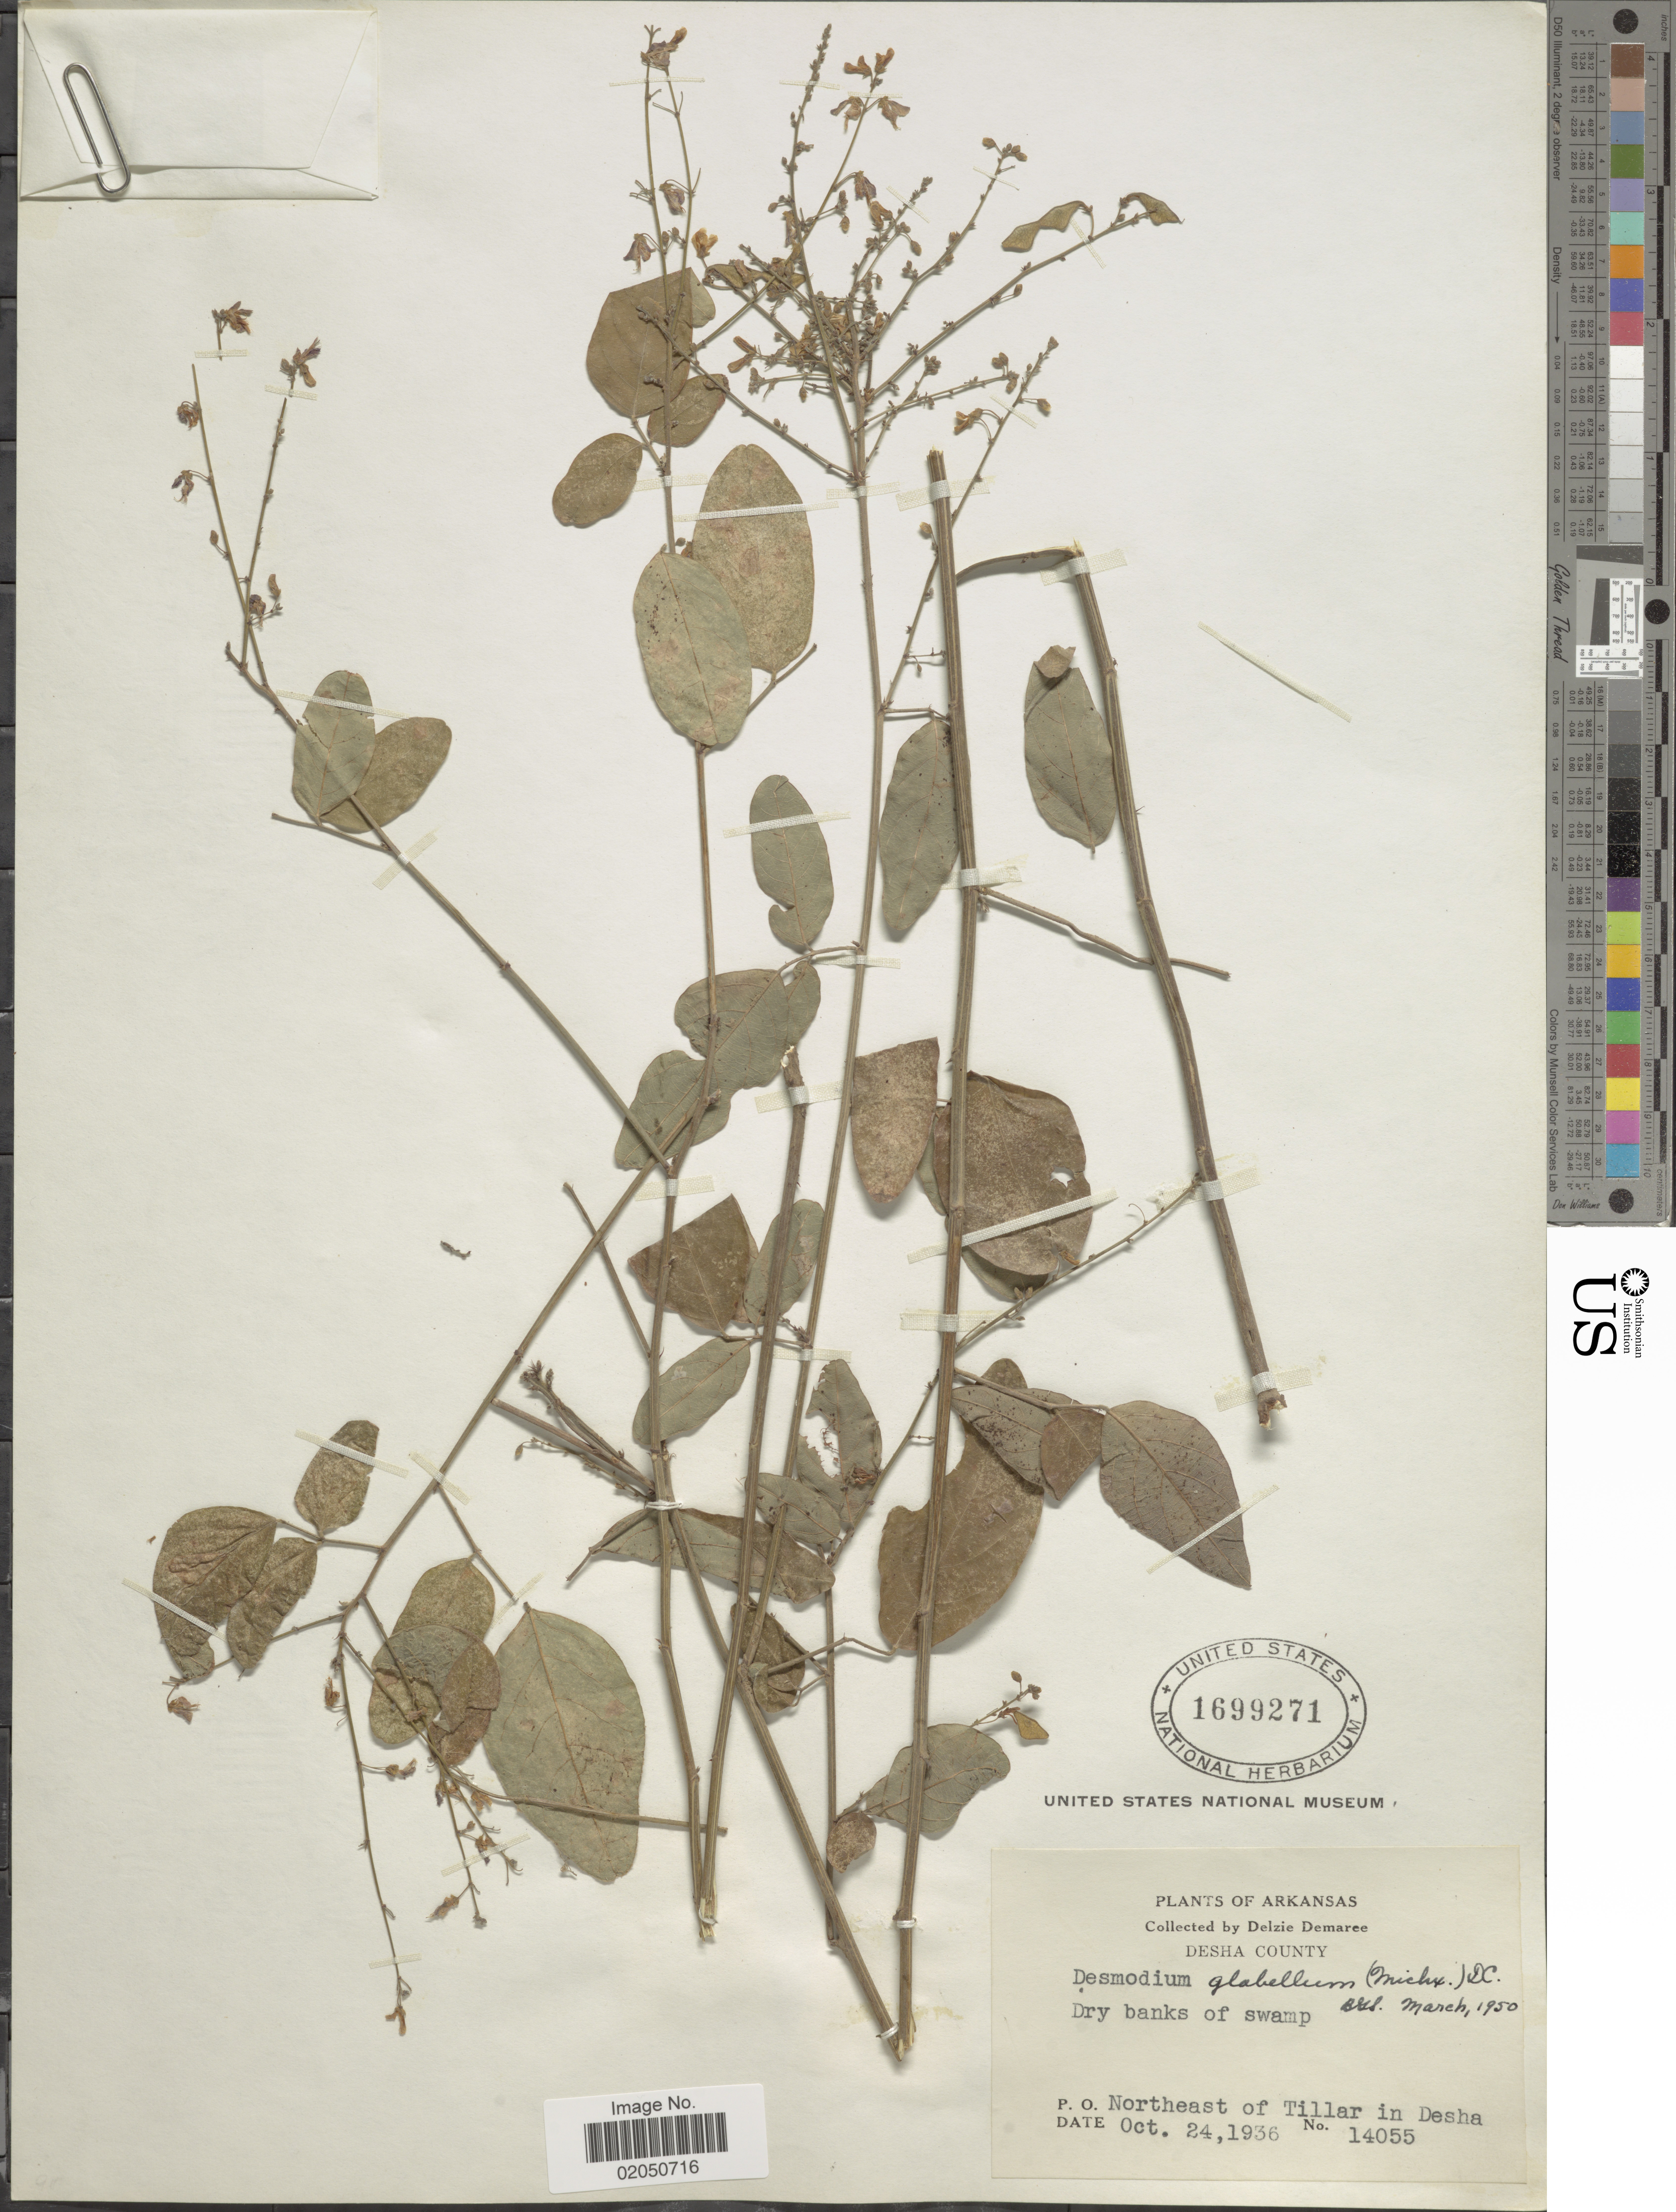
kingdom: Plantae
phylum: Tracheophyta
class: Magnoliopsida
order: Fabales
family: Fabaceae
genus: Desmodium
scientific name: Desmodium glabellum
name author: (Michx.) DC.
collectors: D. Demaree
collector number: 14055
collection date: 1936-10-24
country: United States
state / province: Arkansas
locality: Desha County, Northeast of Tillar in Desha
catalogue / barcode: US 1699271